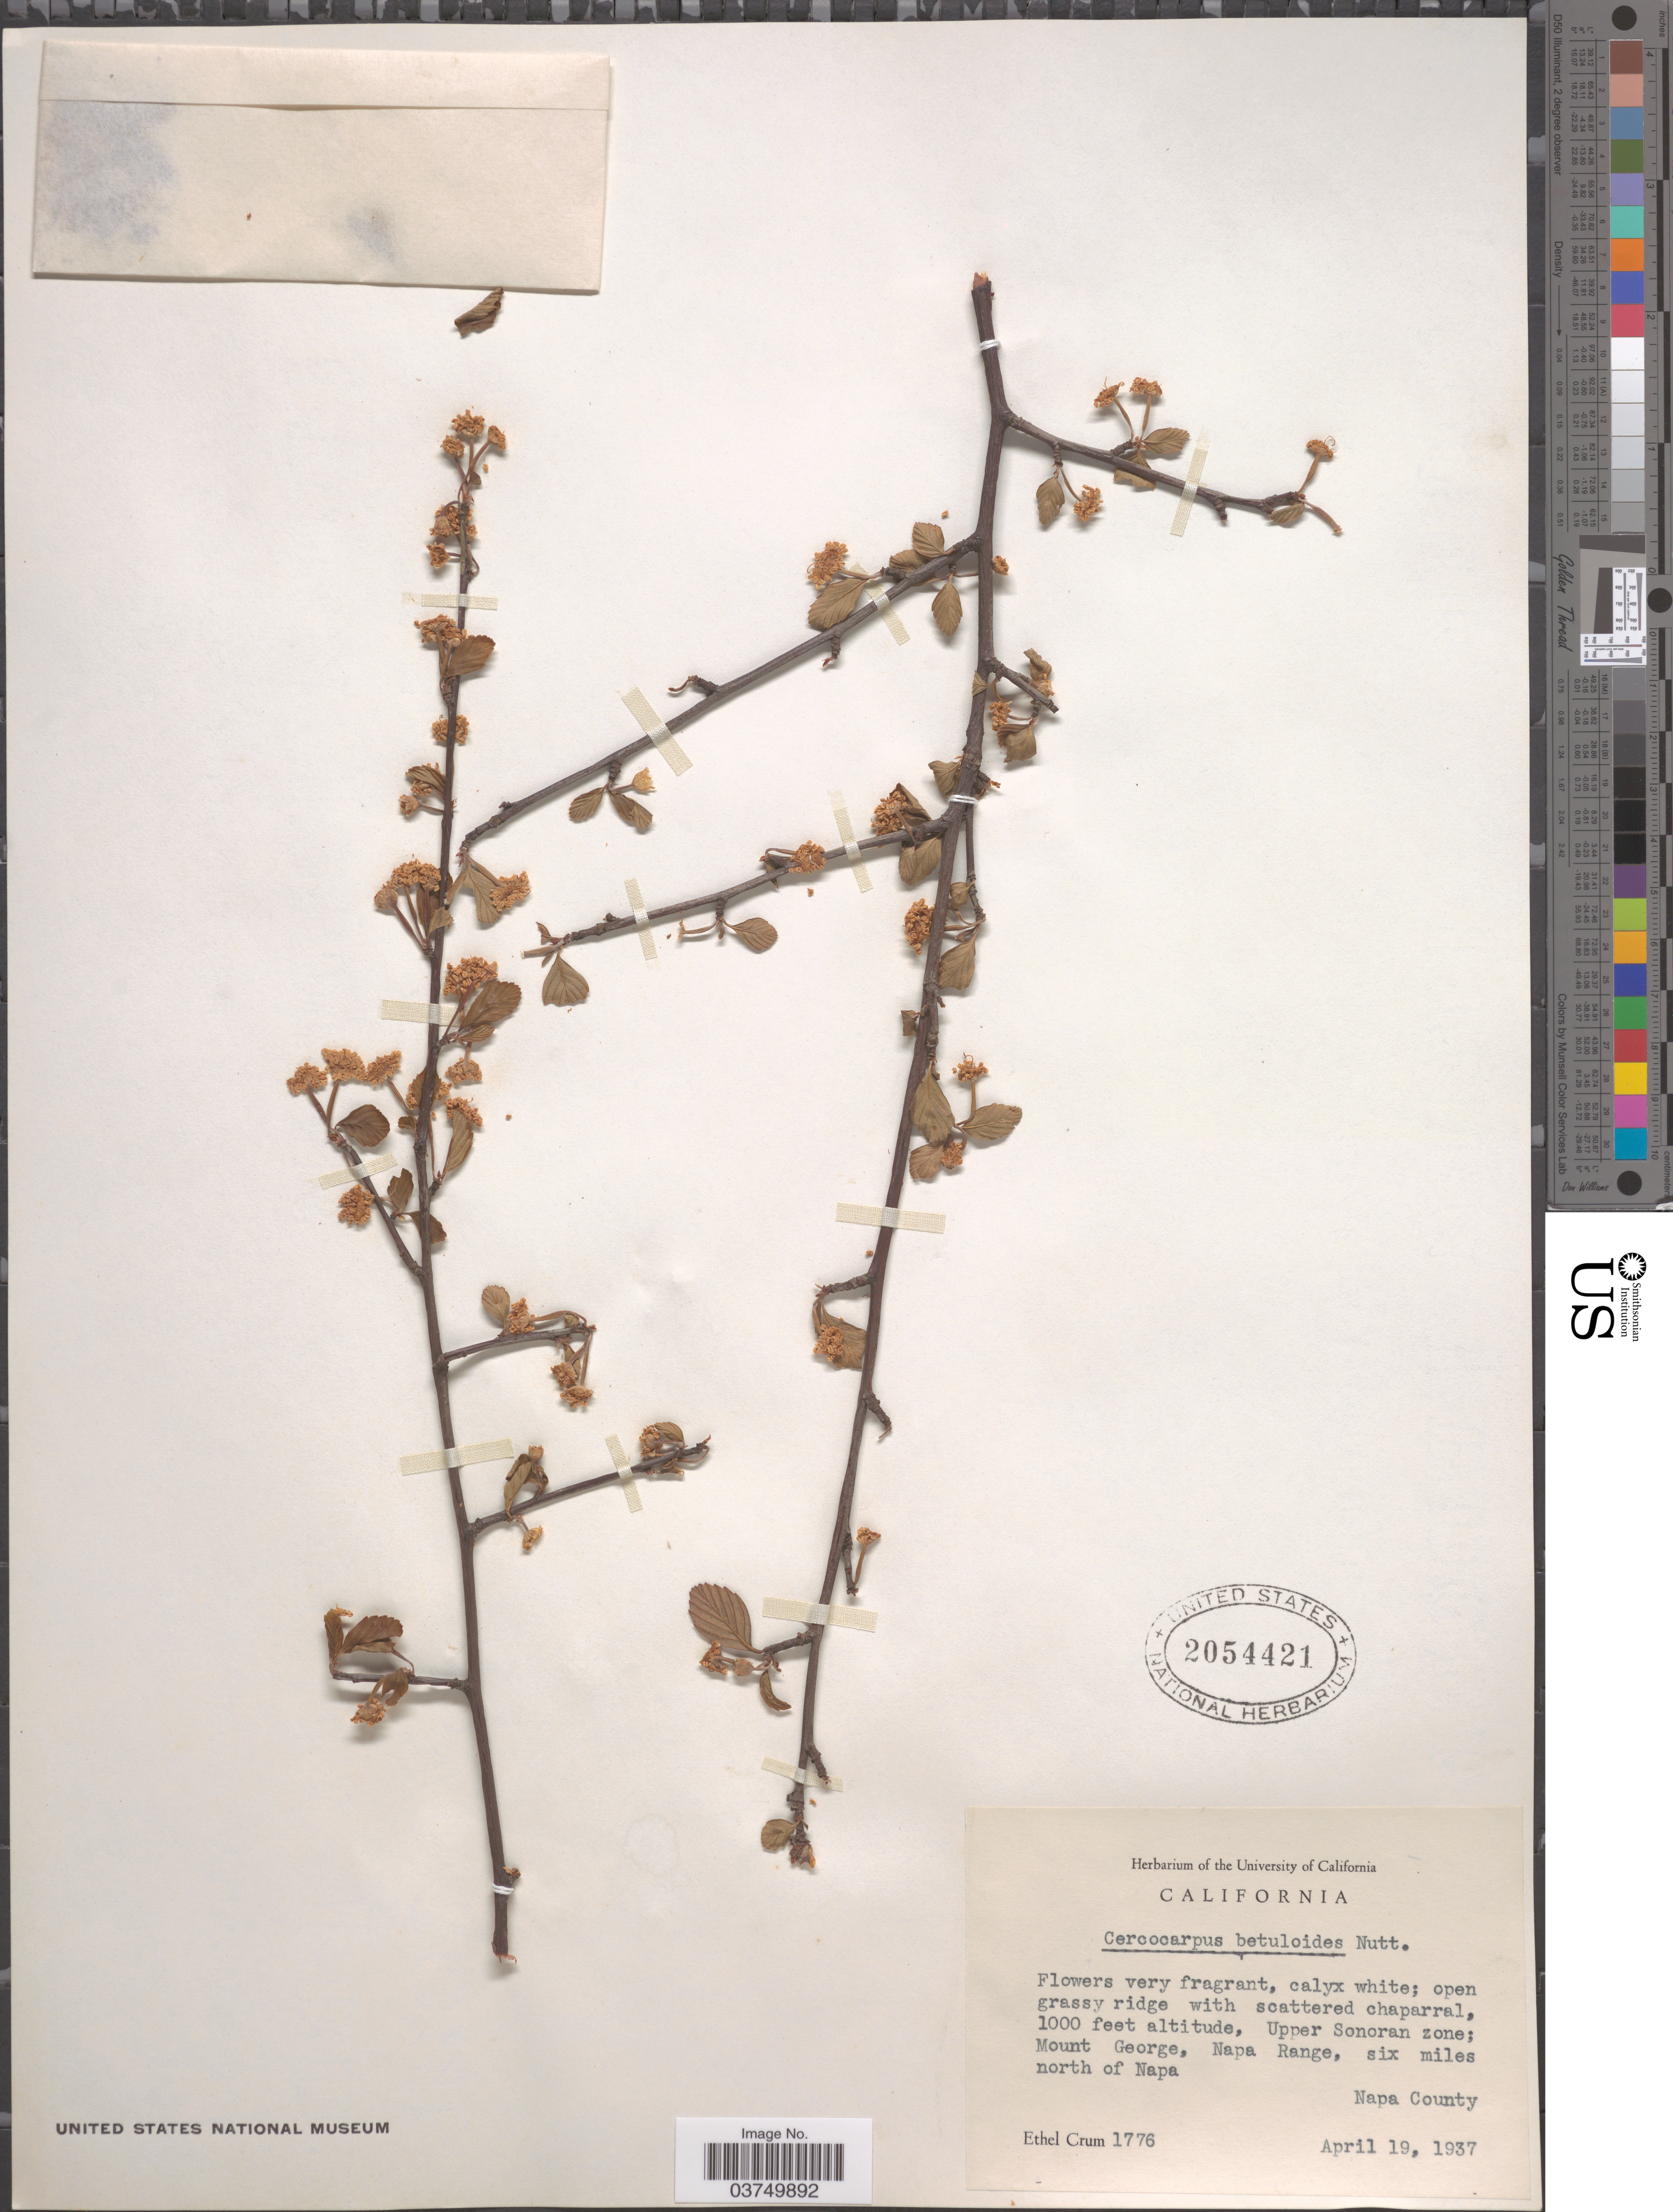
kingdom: Plantae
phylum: Tracheophyta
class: Magnoliopsida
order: Rosales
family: Rosaceae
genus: Cercocarpus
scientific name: Cercocarpus betuloides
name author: Nutt.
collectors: E. K. Crum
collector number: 1776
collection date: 1937-04-19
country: United States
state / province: California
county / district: Napa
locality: Upper Sonoran zone; Mount George, Napa Range, six miles north of Napa. Napa County.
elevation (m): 305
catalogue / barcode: US 2054421